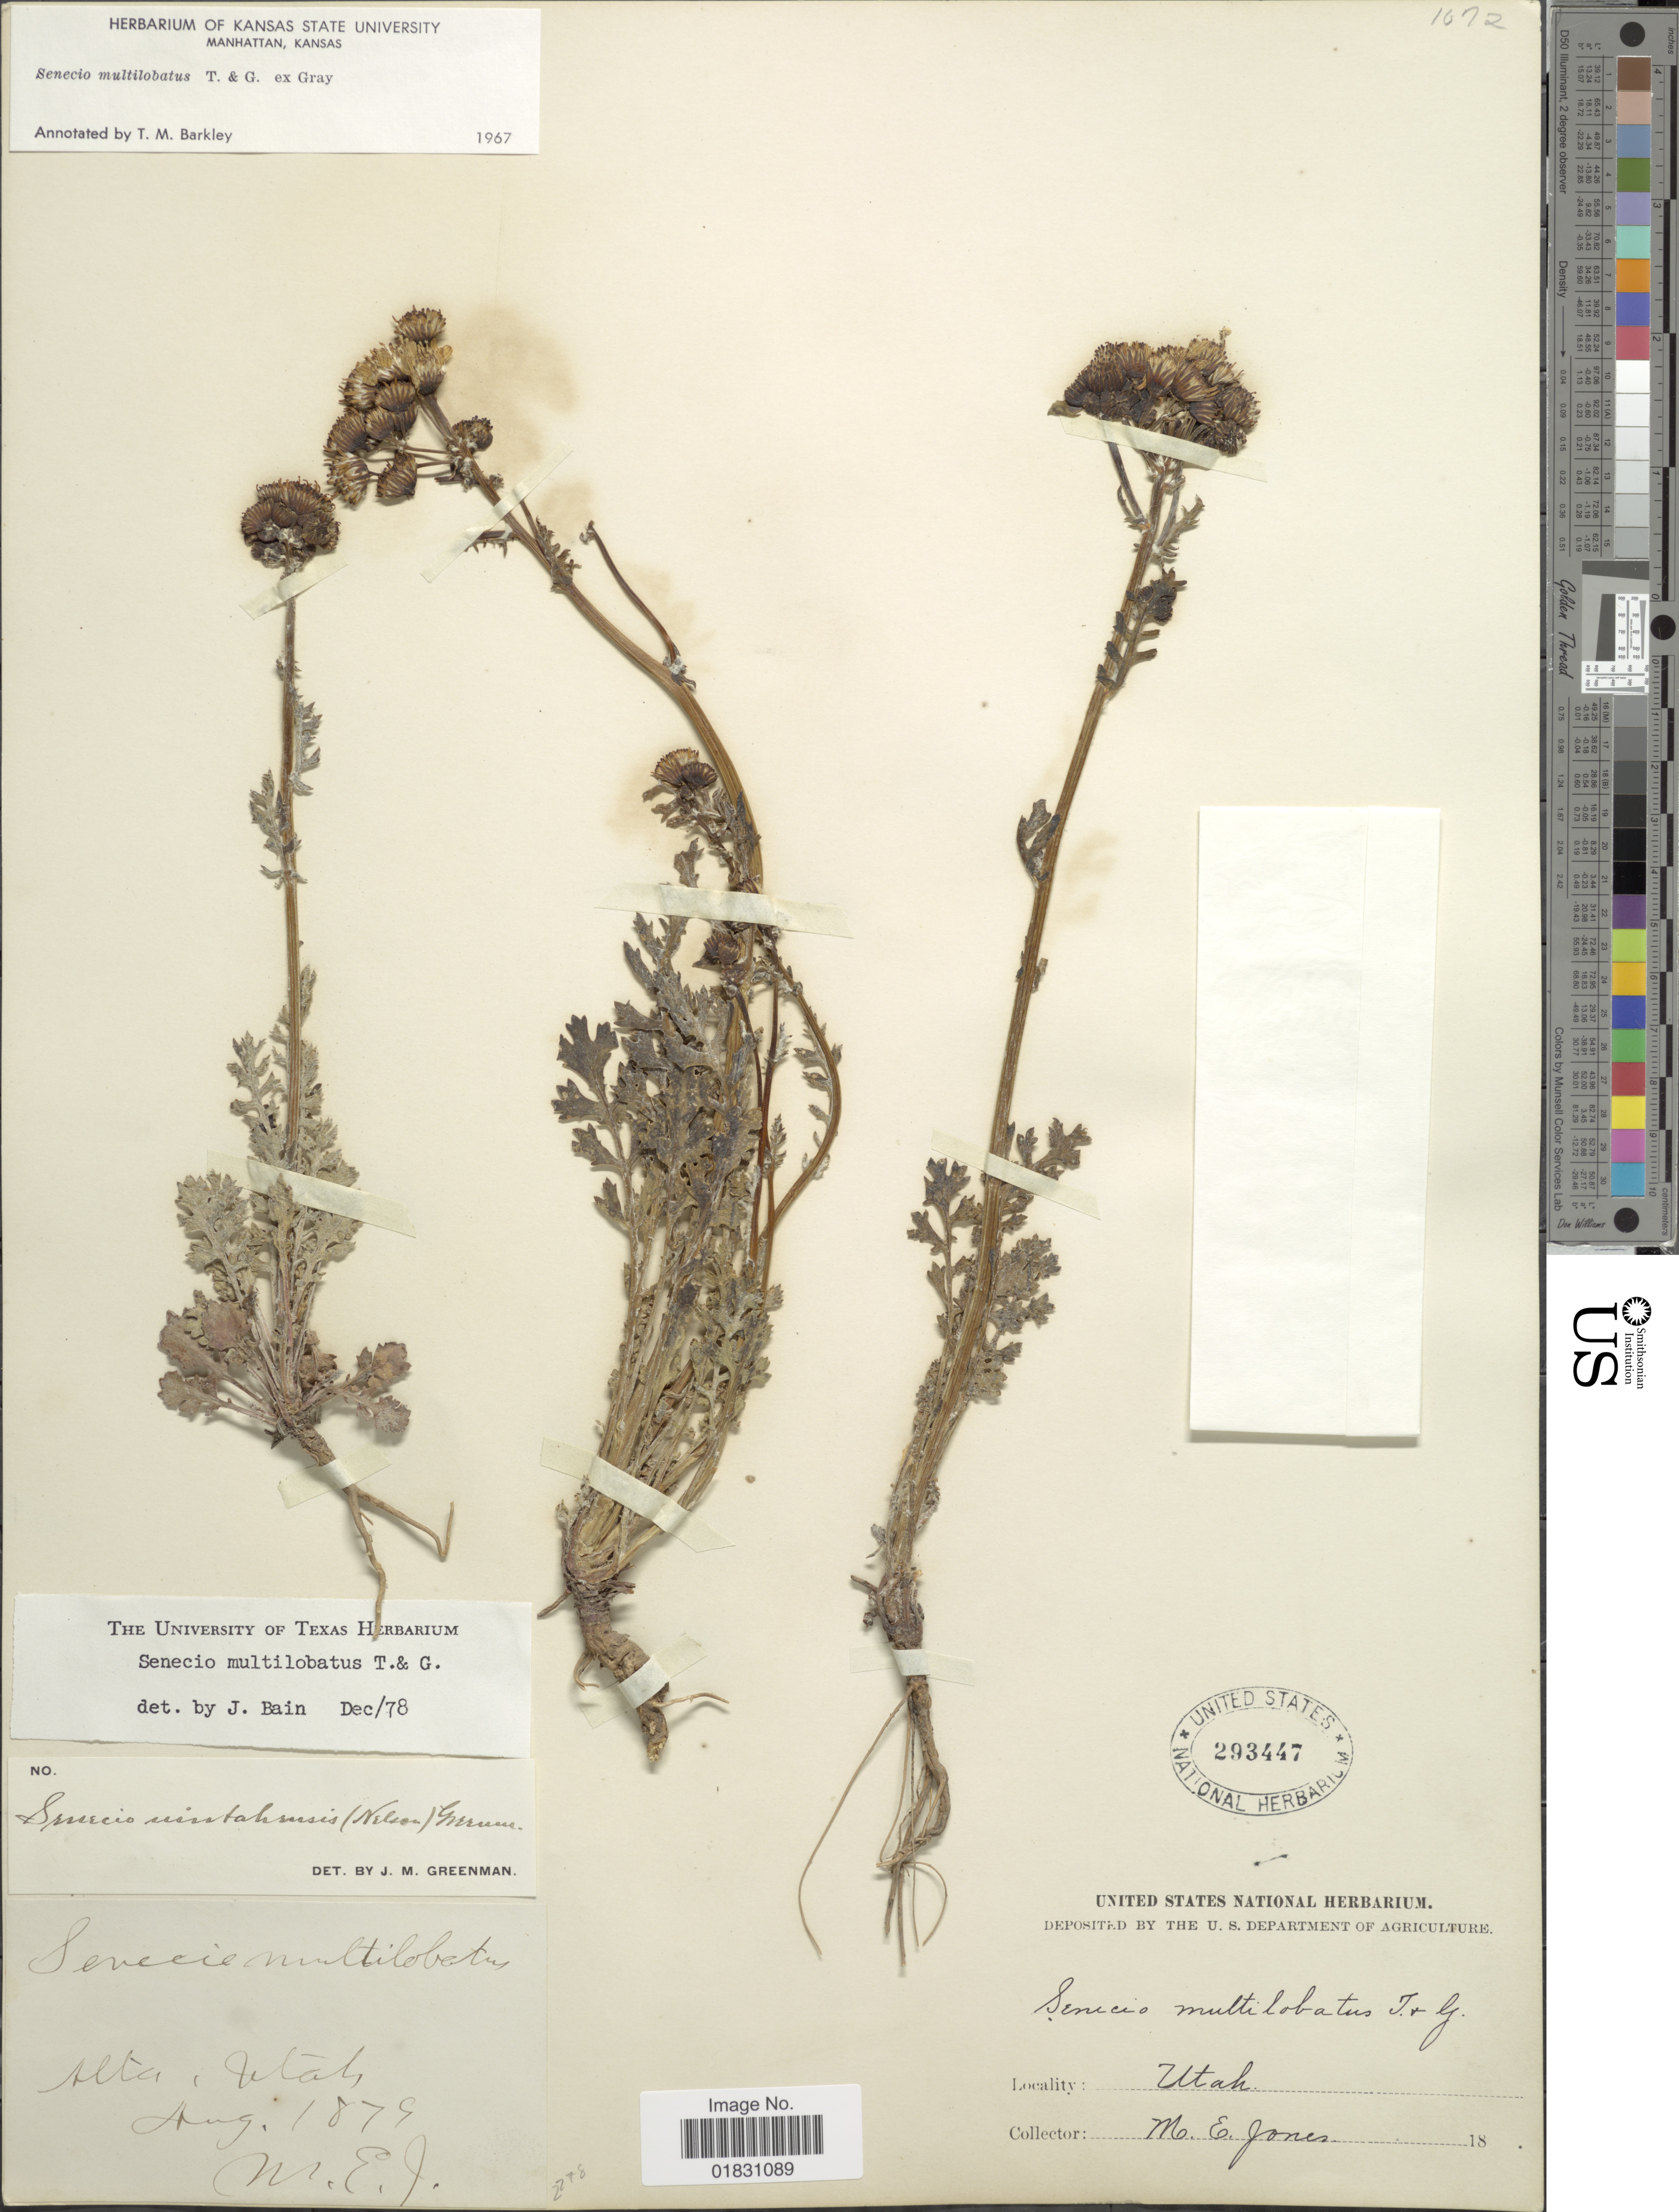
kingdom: Plantae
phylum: Tracheophyta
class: Magnoliopsida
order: Asterales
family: Asteraceae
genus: Packera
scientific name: Packera multilobata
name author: (Torr. & A. Gray) W.A. Weber & Á. Löve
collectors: M. E. Jones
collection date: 1879-08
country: United States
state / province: Utah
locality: Alta, Utah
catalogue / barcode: US 293447